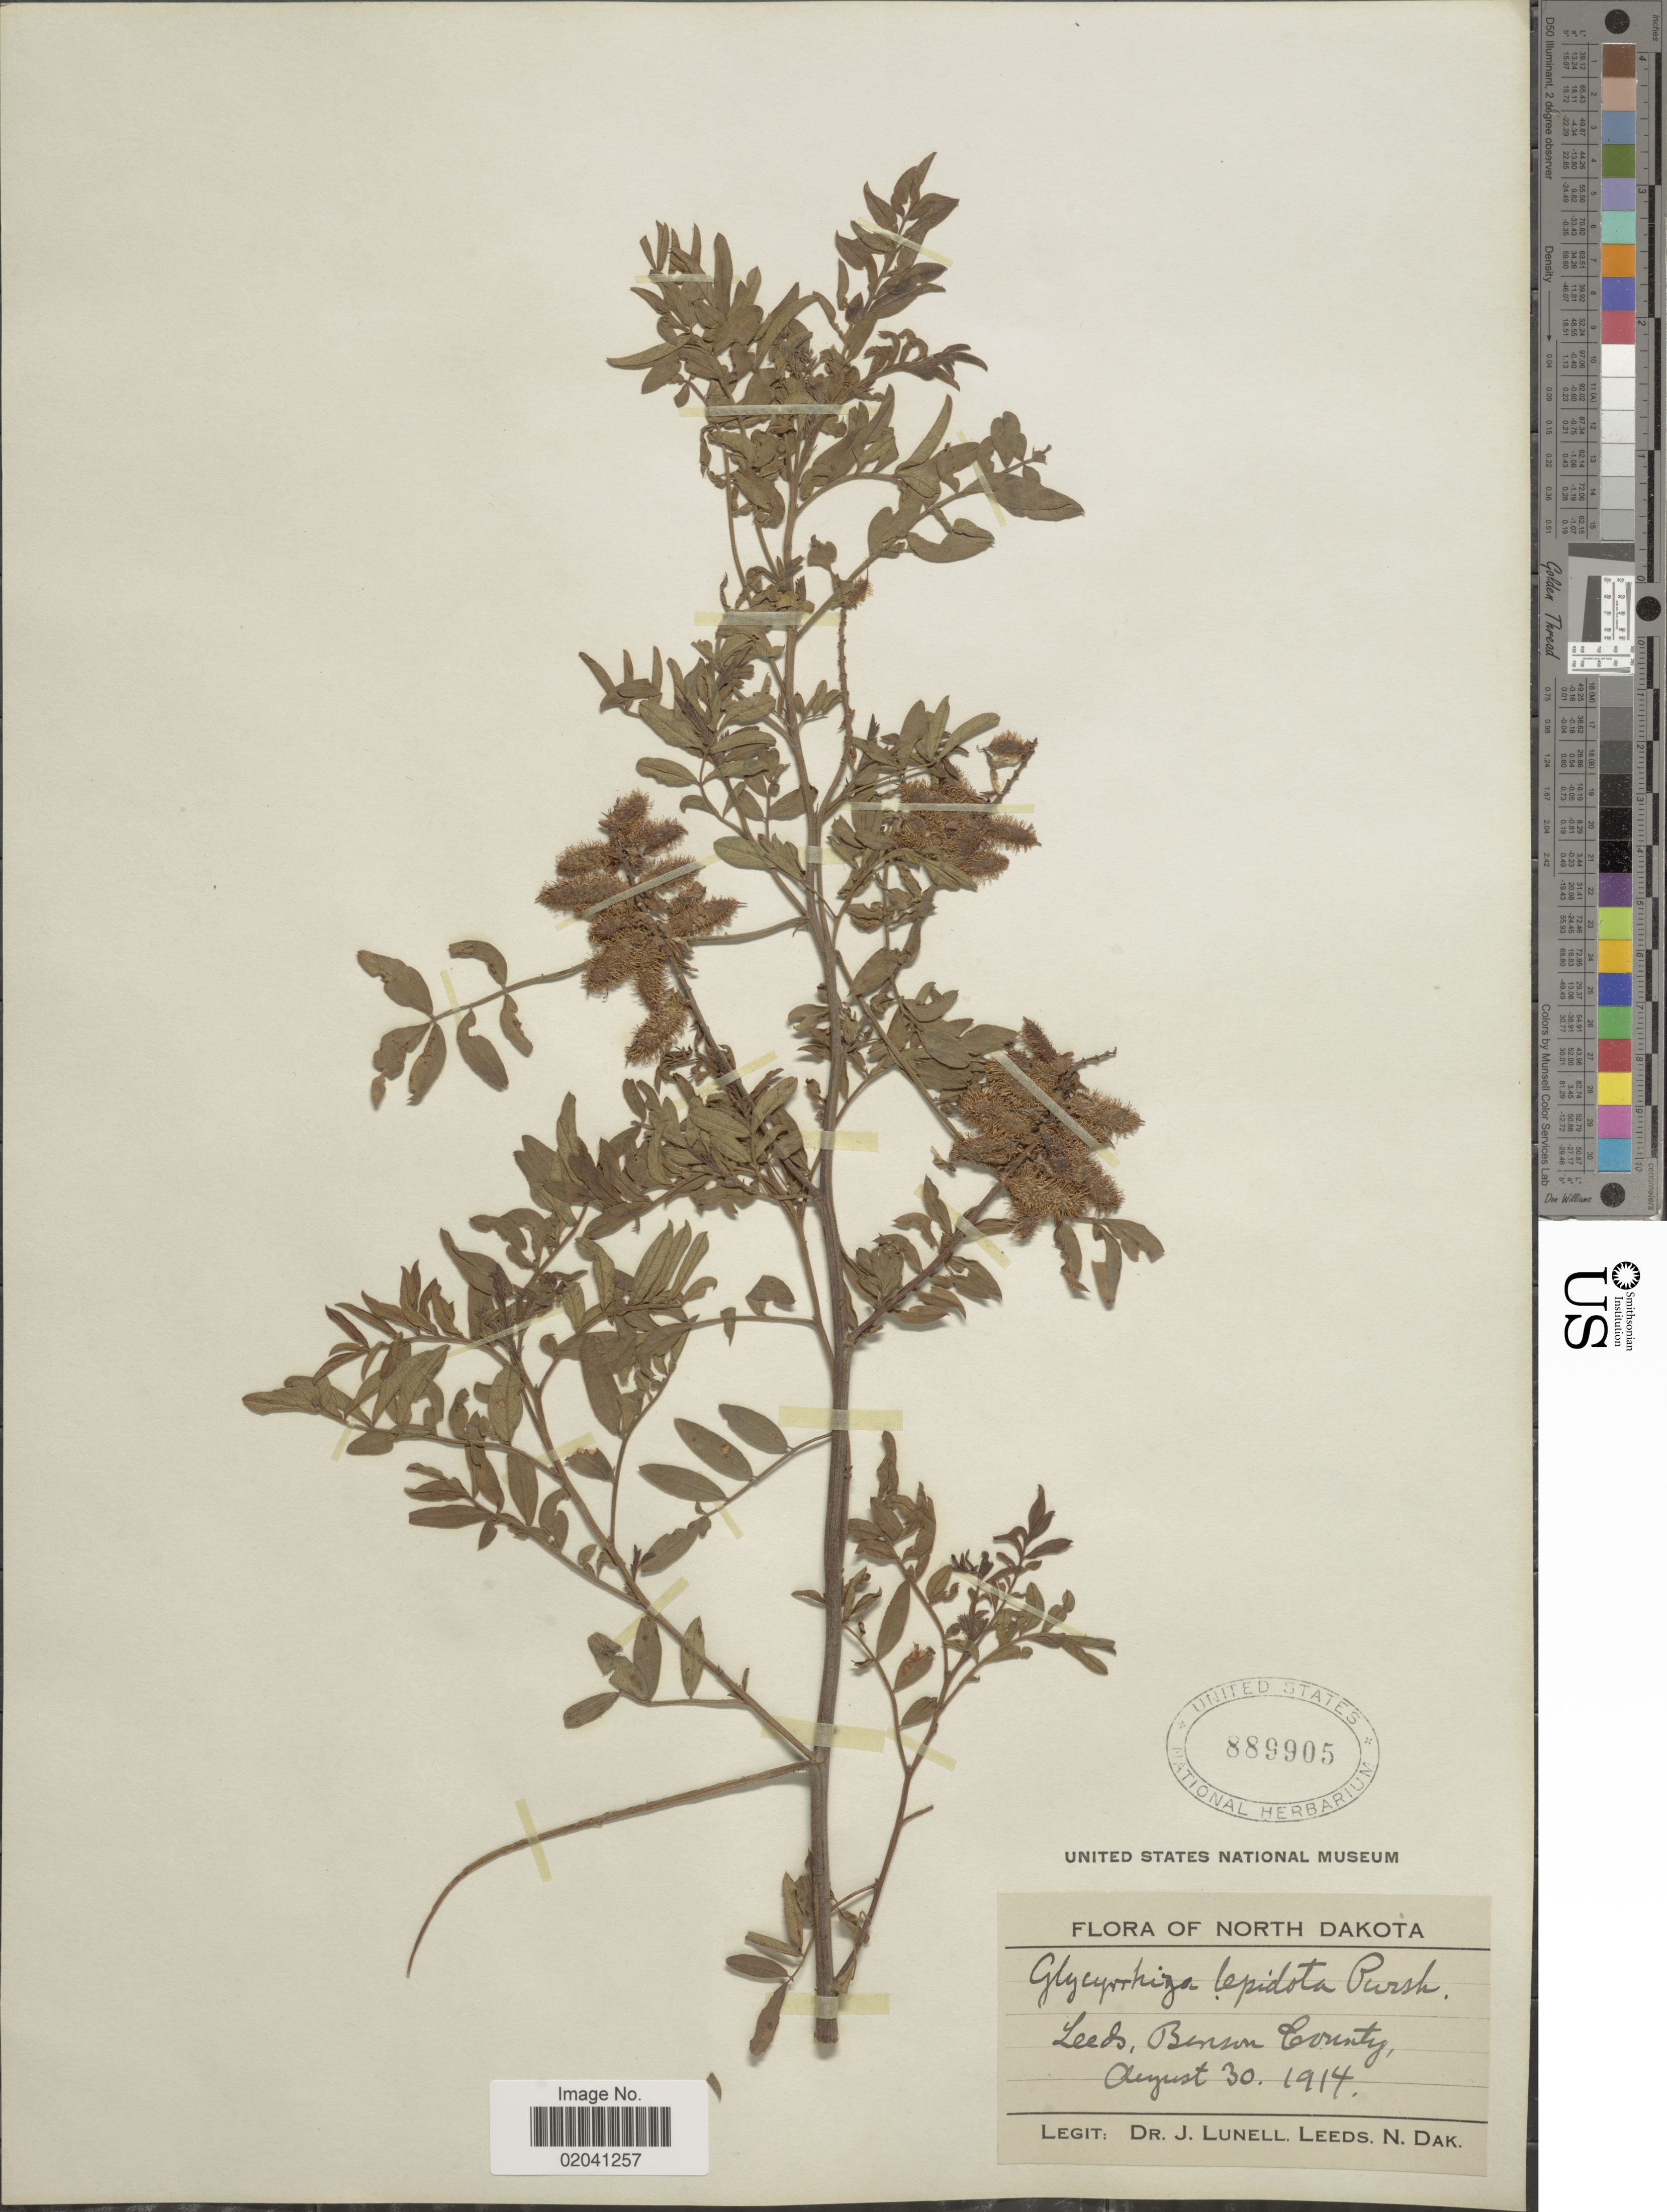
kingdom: Plantae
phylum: Tracheophyta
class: Magnoliopsida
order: Fabales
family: Fabaceae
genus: Glycyrrhiza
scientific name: Glycyrrhiza lepidota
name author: Pursh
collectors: J. Lunell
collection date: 1914-08-30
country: United States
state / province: North Dakota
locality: Leeds, Benson County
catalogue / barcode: US 889905